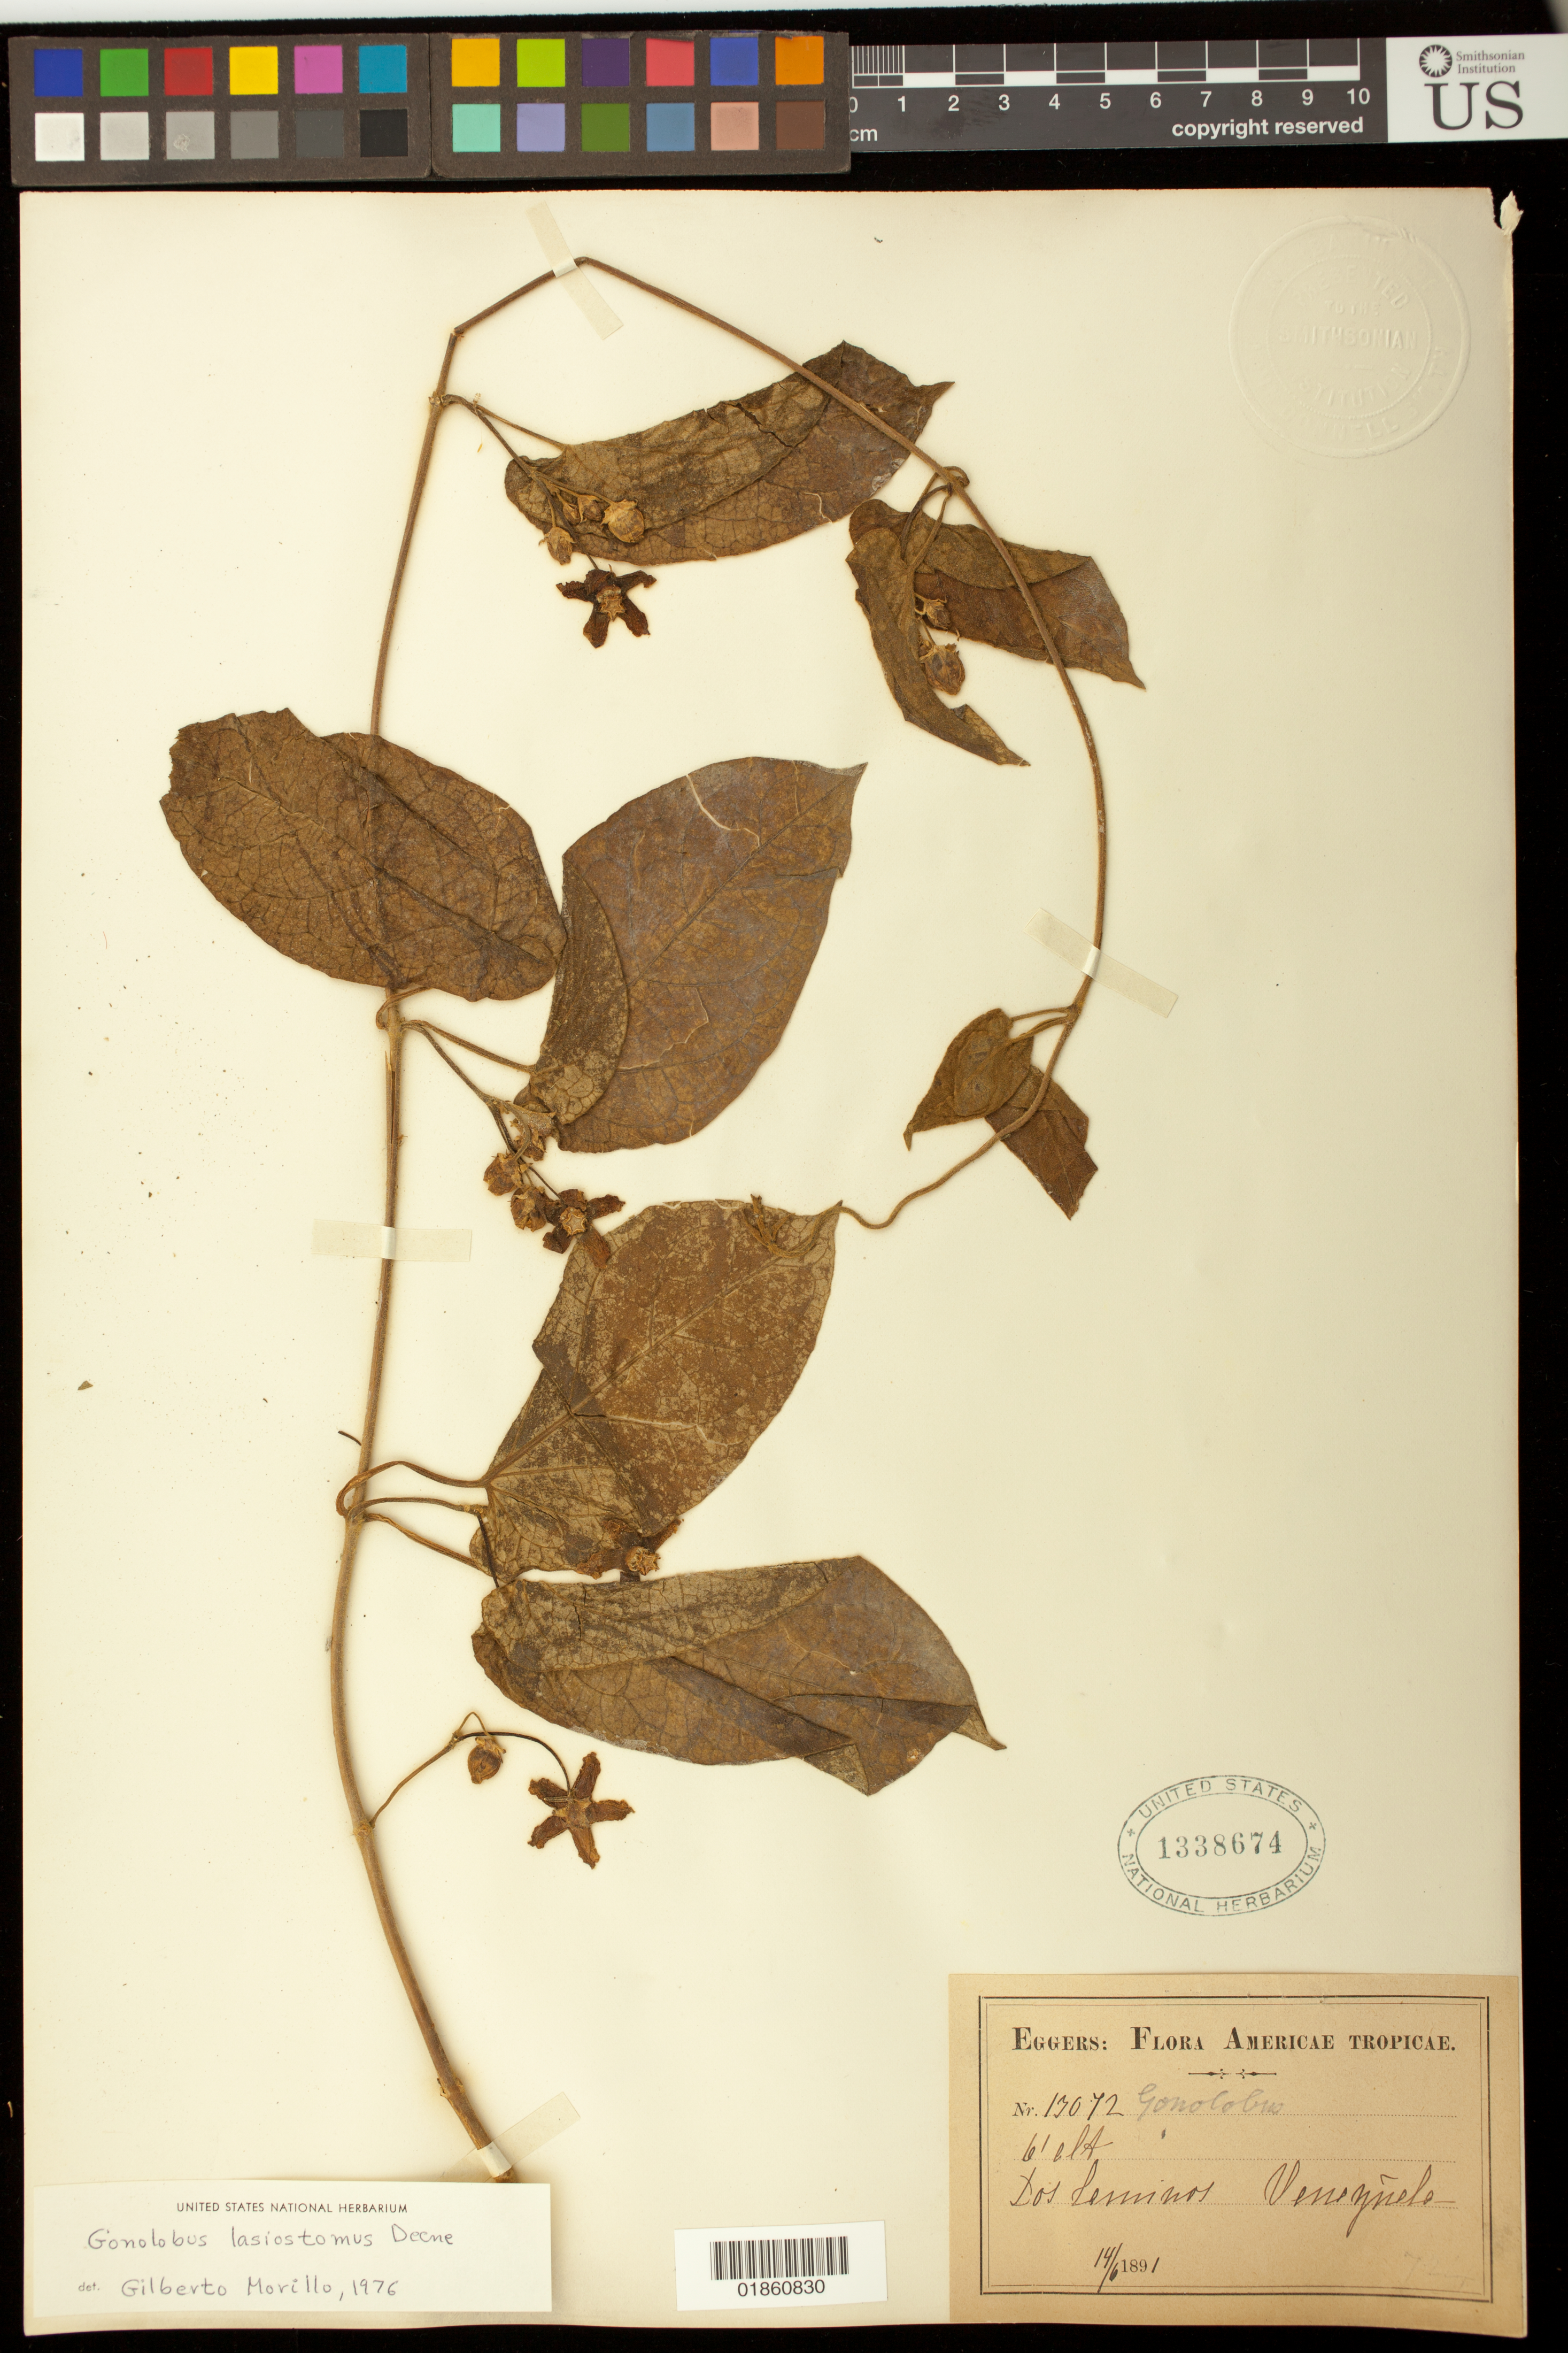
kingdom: Plantae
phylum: Tracheophyta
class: Magnoliopsida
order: Gentianales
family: Apocynaceae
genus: Gonolobus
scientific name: Gonolobus lasiostomus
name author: Decne.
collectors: H. F. A. von Eggers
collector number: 13072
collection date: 1891-06-14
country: Venezuela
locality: Dos Caminos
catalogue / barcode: US 1338674